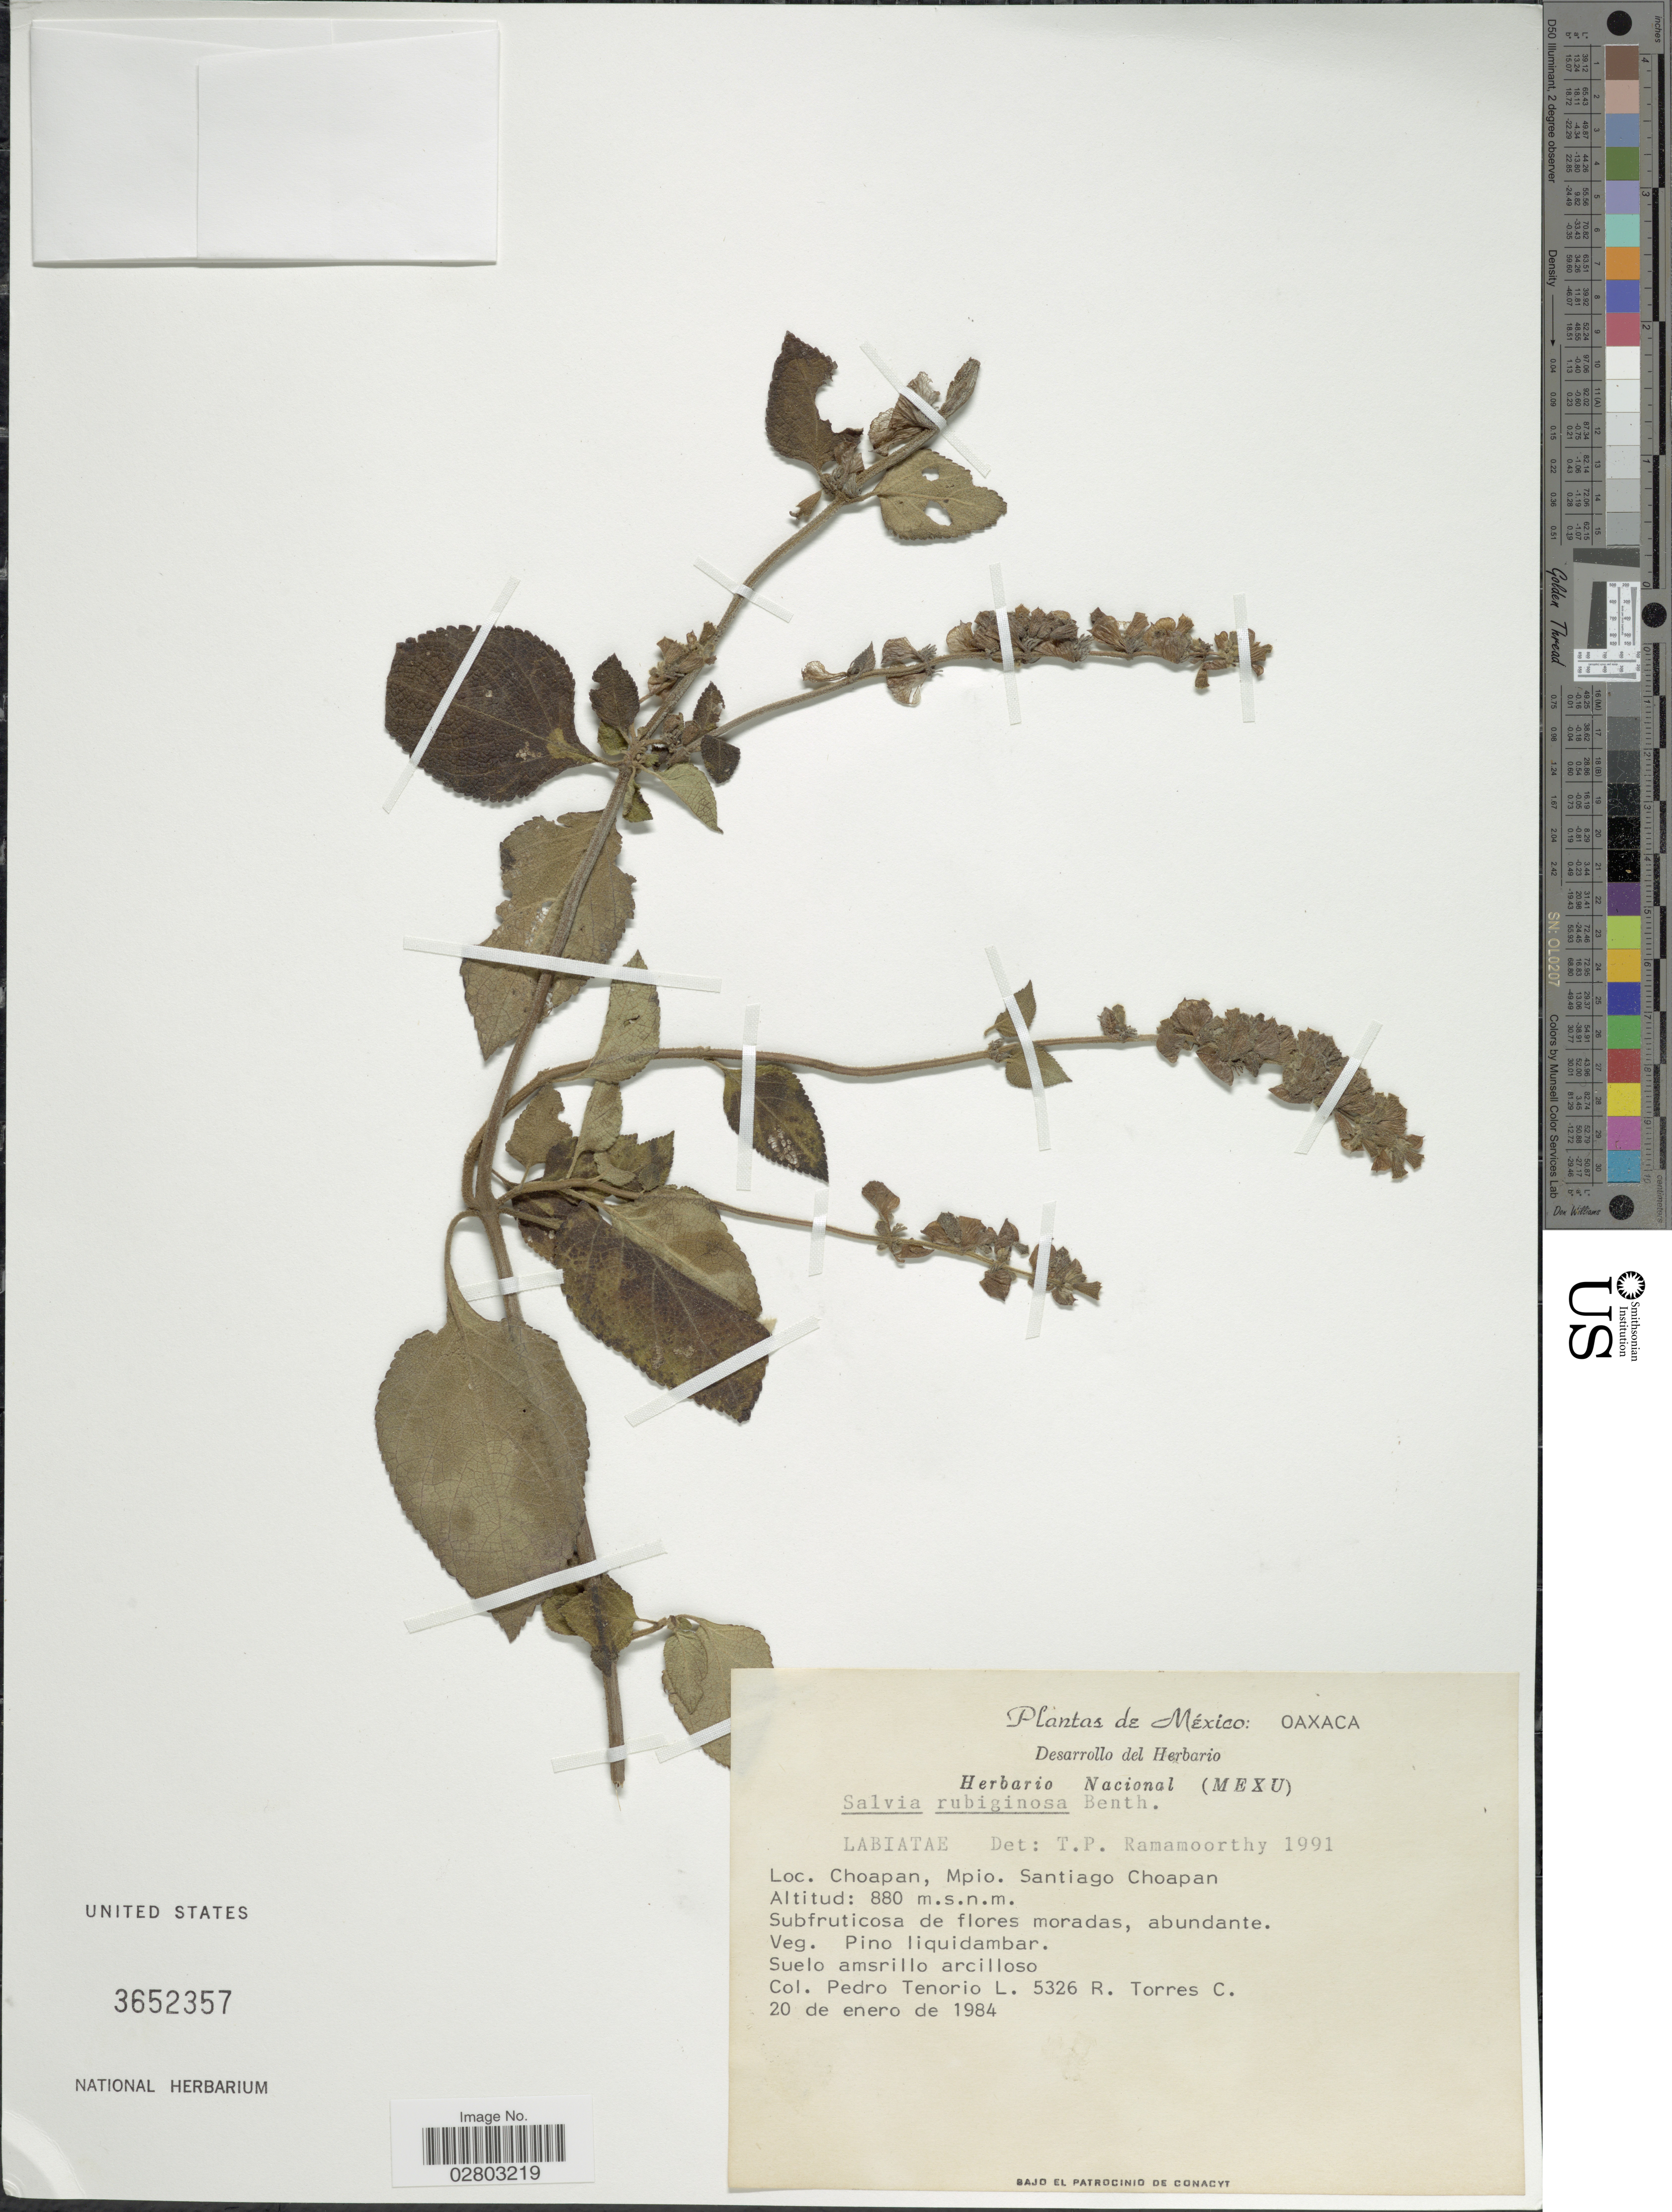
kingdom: Plantae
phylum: Tracheophyta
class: Magnoliopsida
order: Lamiales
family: Lamiaceae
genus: Salvia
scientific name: Salvia rubiginosa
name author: Benth.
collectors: P. Tenorio L. & R. Torres C.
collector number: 5326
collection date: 1984-01-20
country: Mexico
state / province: Oaxaca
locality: Choapan, Mpio. Santiago Choapan.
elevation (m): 880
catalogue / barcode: US 3652357